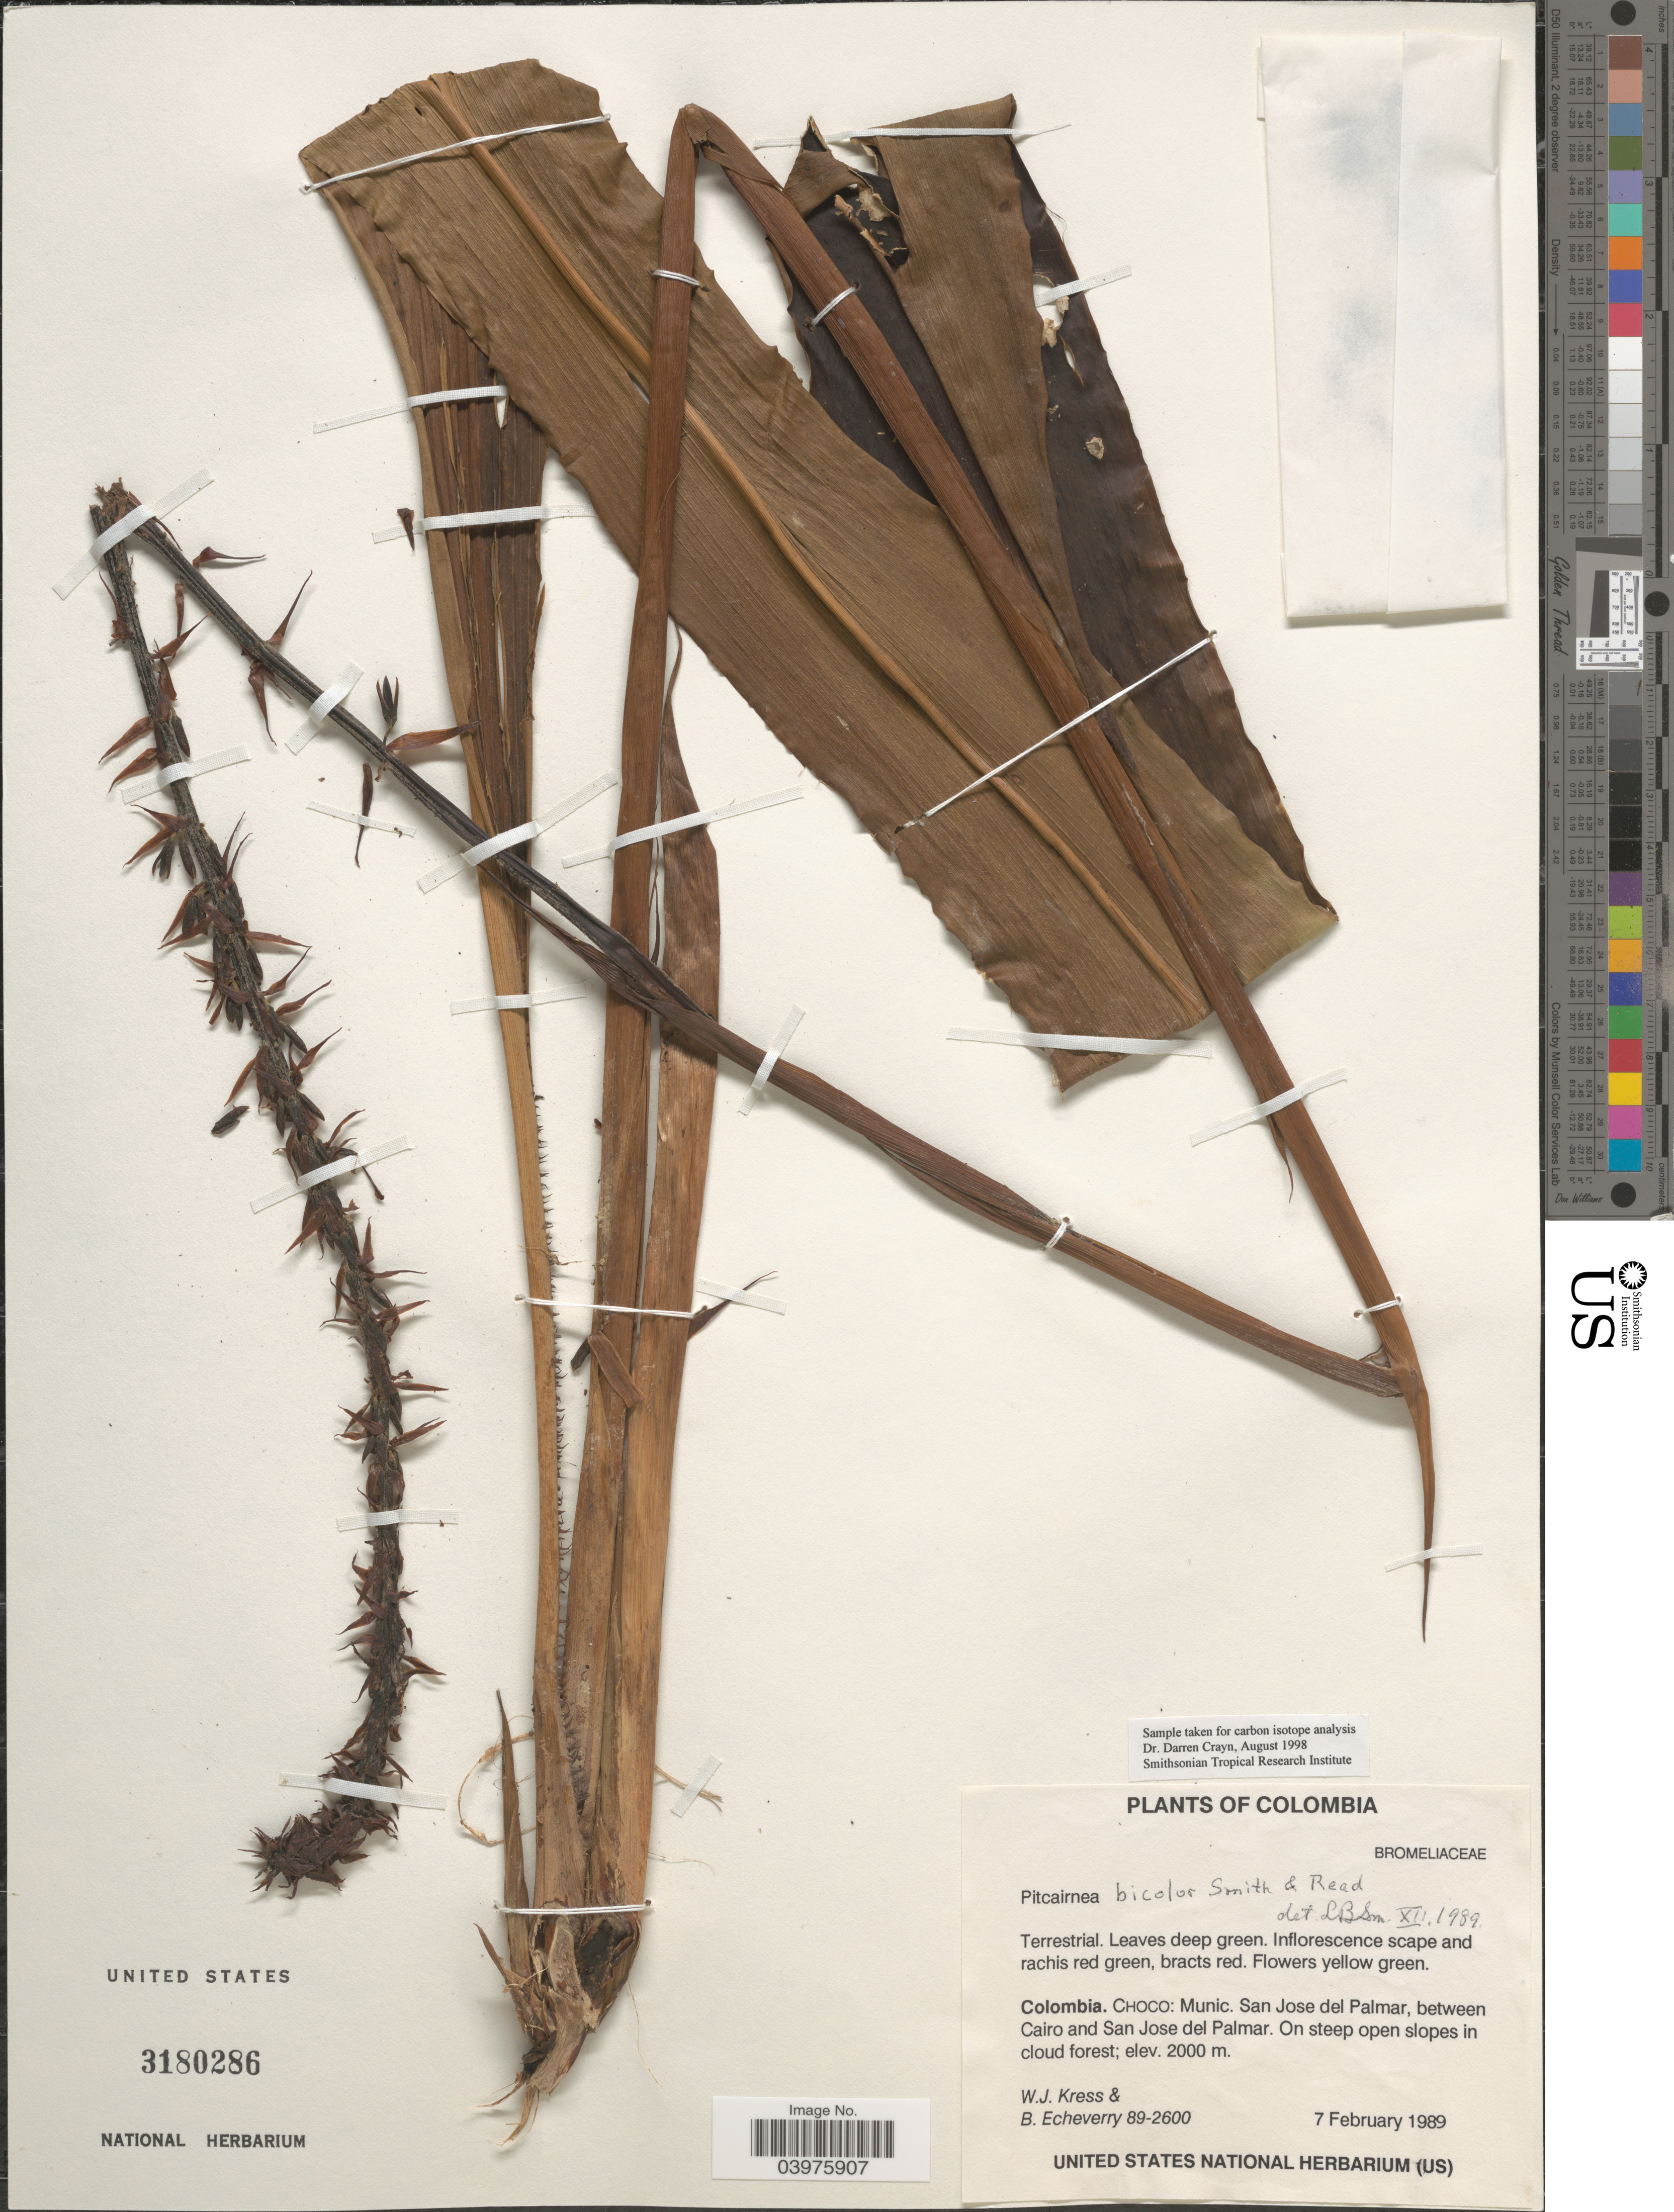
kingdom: Plantae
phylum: Tracheophyta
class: Liliopsida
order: Poales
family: Bromeliaceae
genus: Pitcairnia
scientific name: Pitcairnia bicolor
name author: L.B. Sm. & Read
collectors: W. J. Kress & B. Echeverry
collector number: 89-2600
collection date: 1989-02-07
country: Colombia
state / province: Chocó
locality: Munic. San Jose del Palmar, between Cairo and San Jose del Palmar. On steep open slopes in cloud forest.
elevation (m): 2000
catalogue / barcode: US 3180286